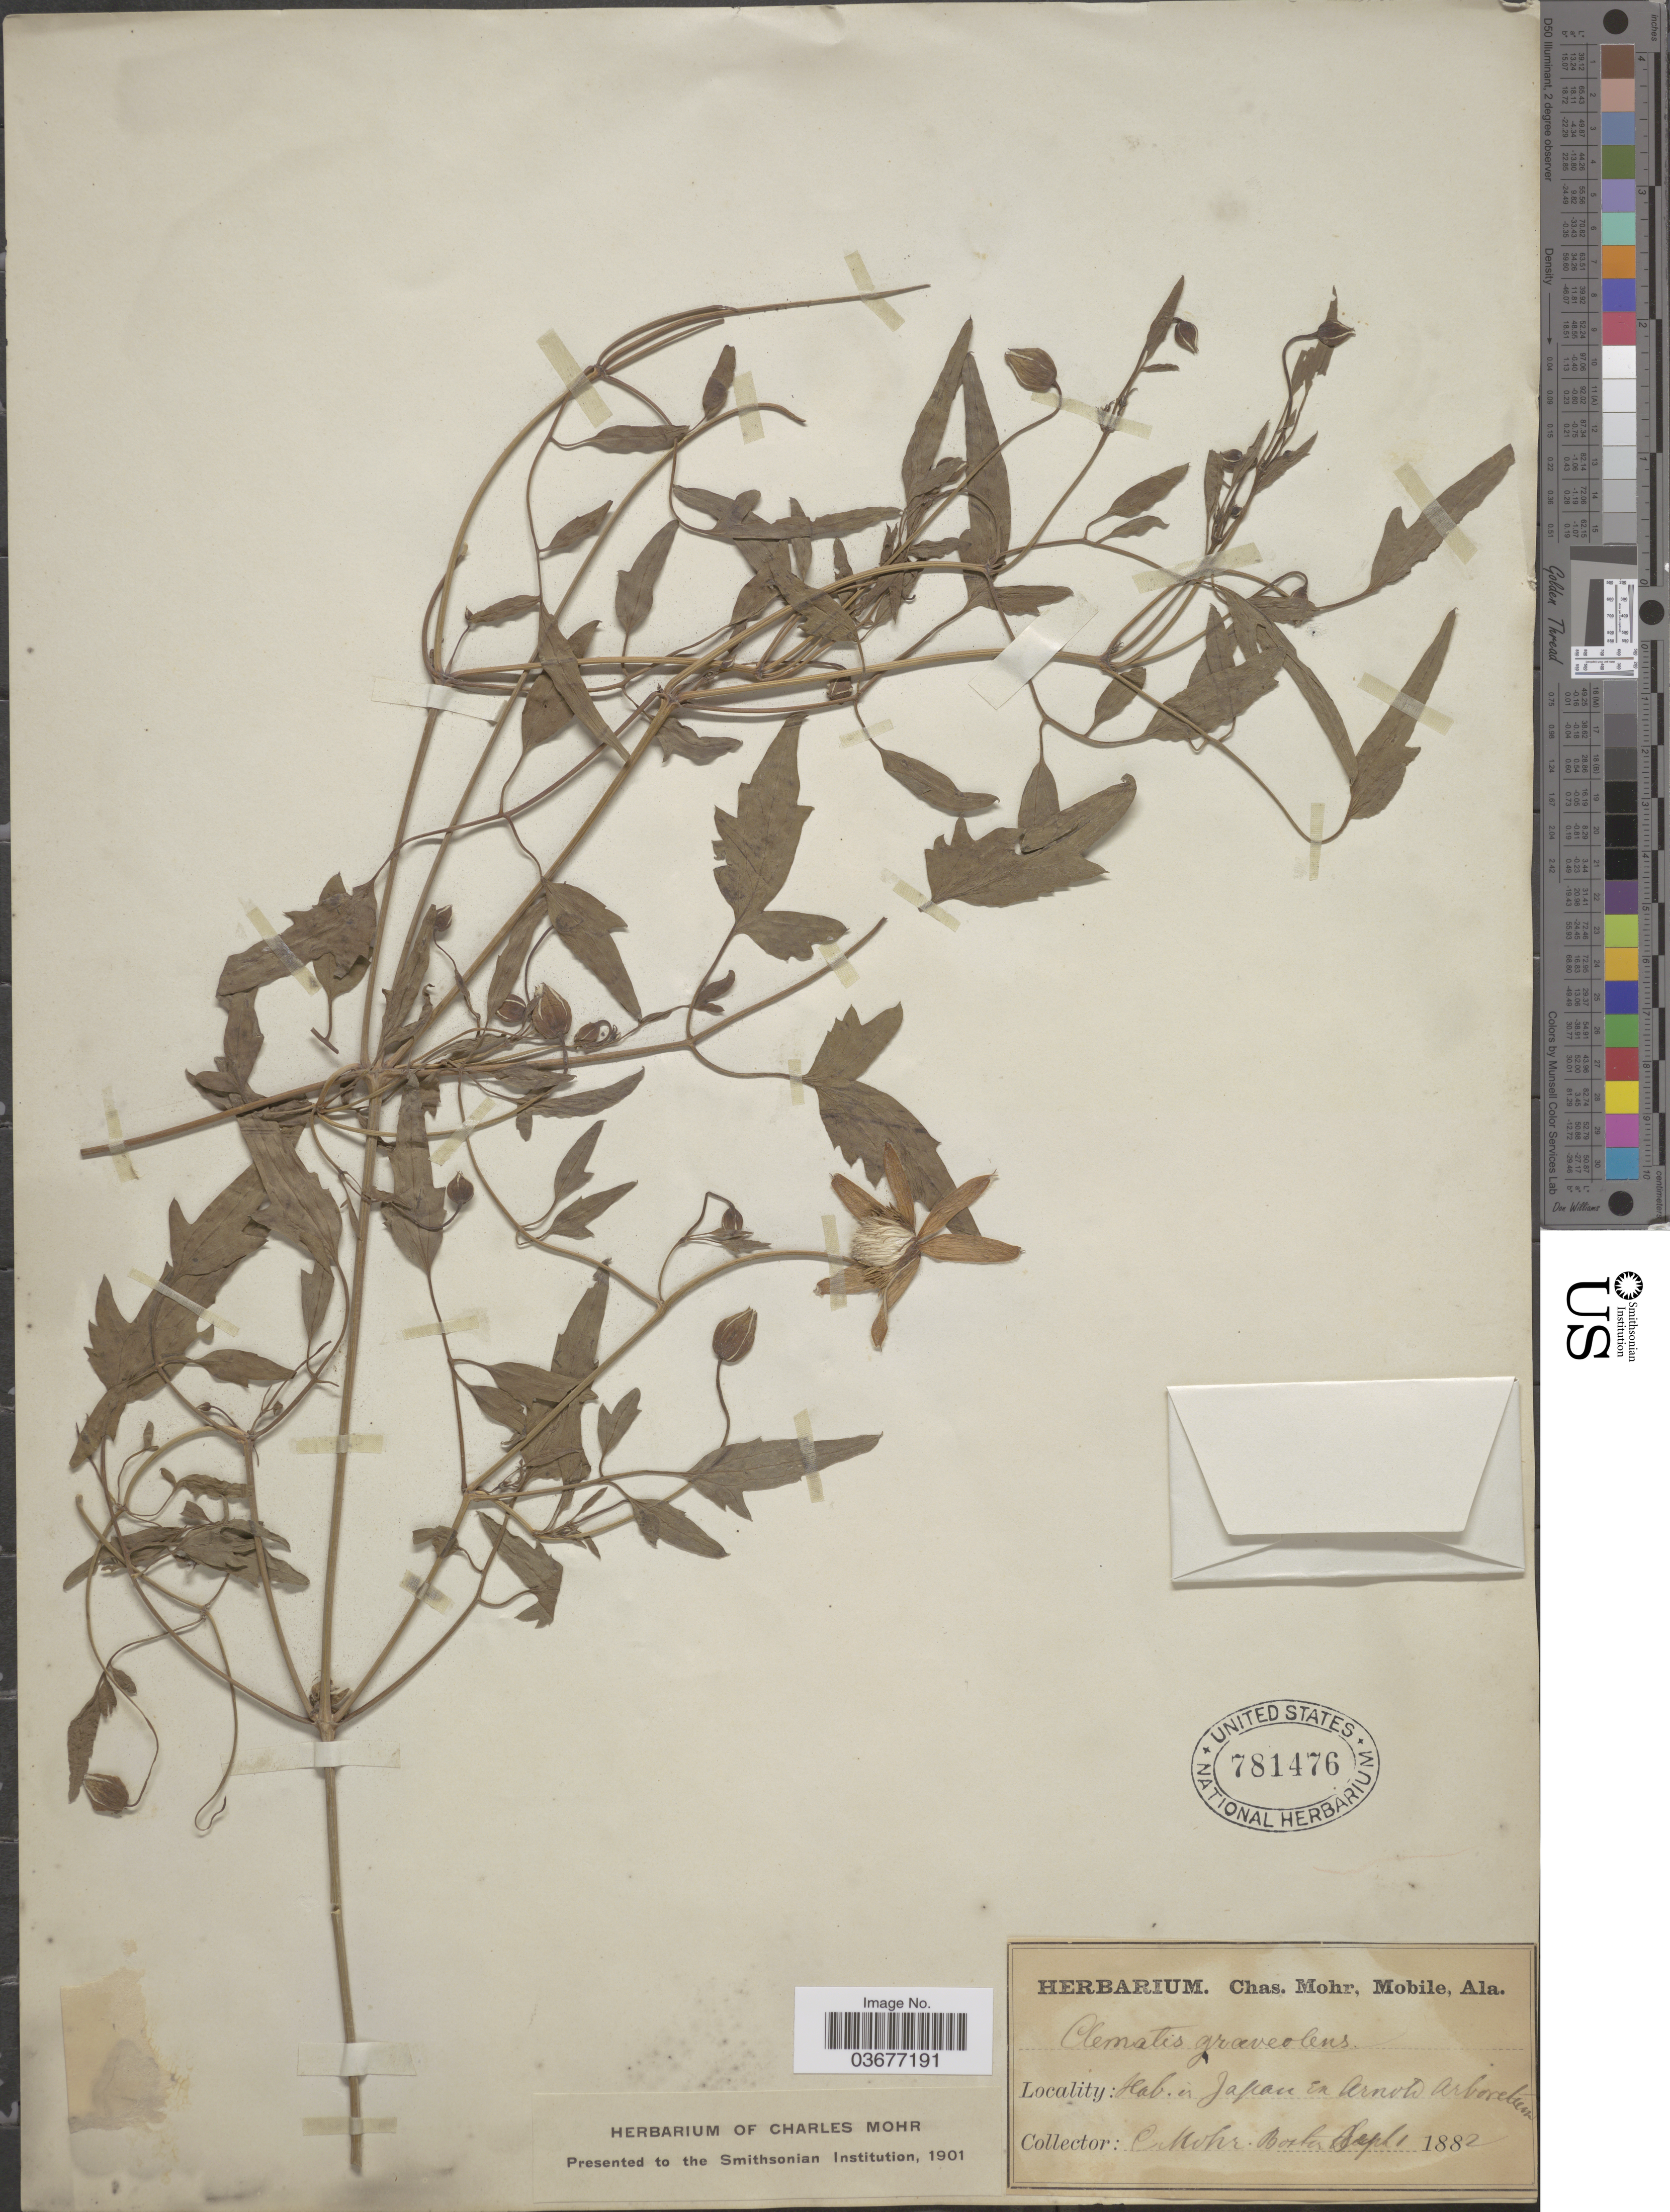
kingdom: Plantae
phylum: Tracheophyta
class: Magnoliopsida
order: Ranunculales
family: Ranunculaceae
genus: Clematis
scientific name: Clematis graveolens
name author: Lindl.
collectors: Mohr, C. T. (herbarium)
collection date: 1882-09-01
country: Japan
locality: In Japan in Arnold Arboretum.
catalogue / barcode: US 781476